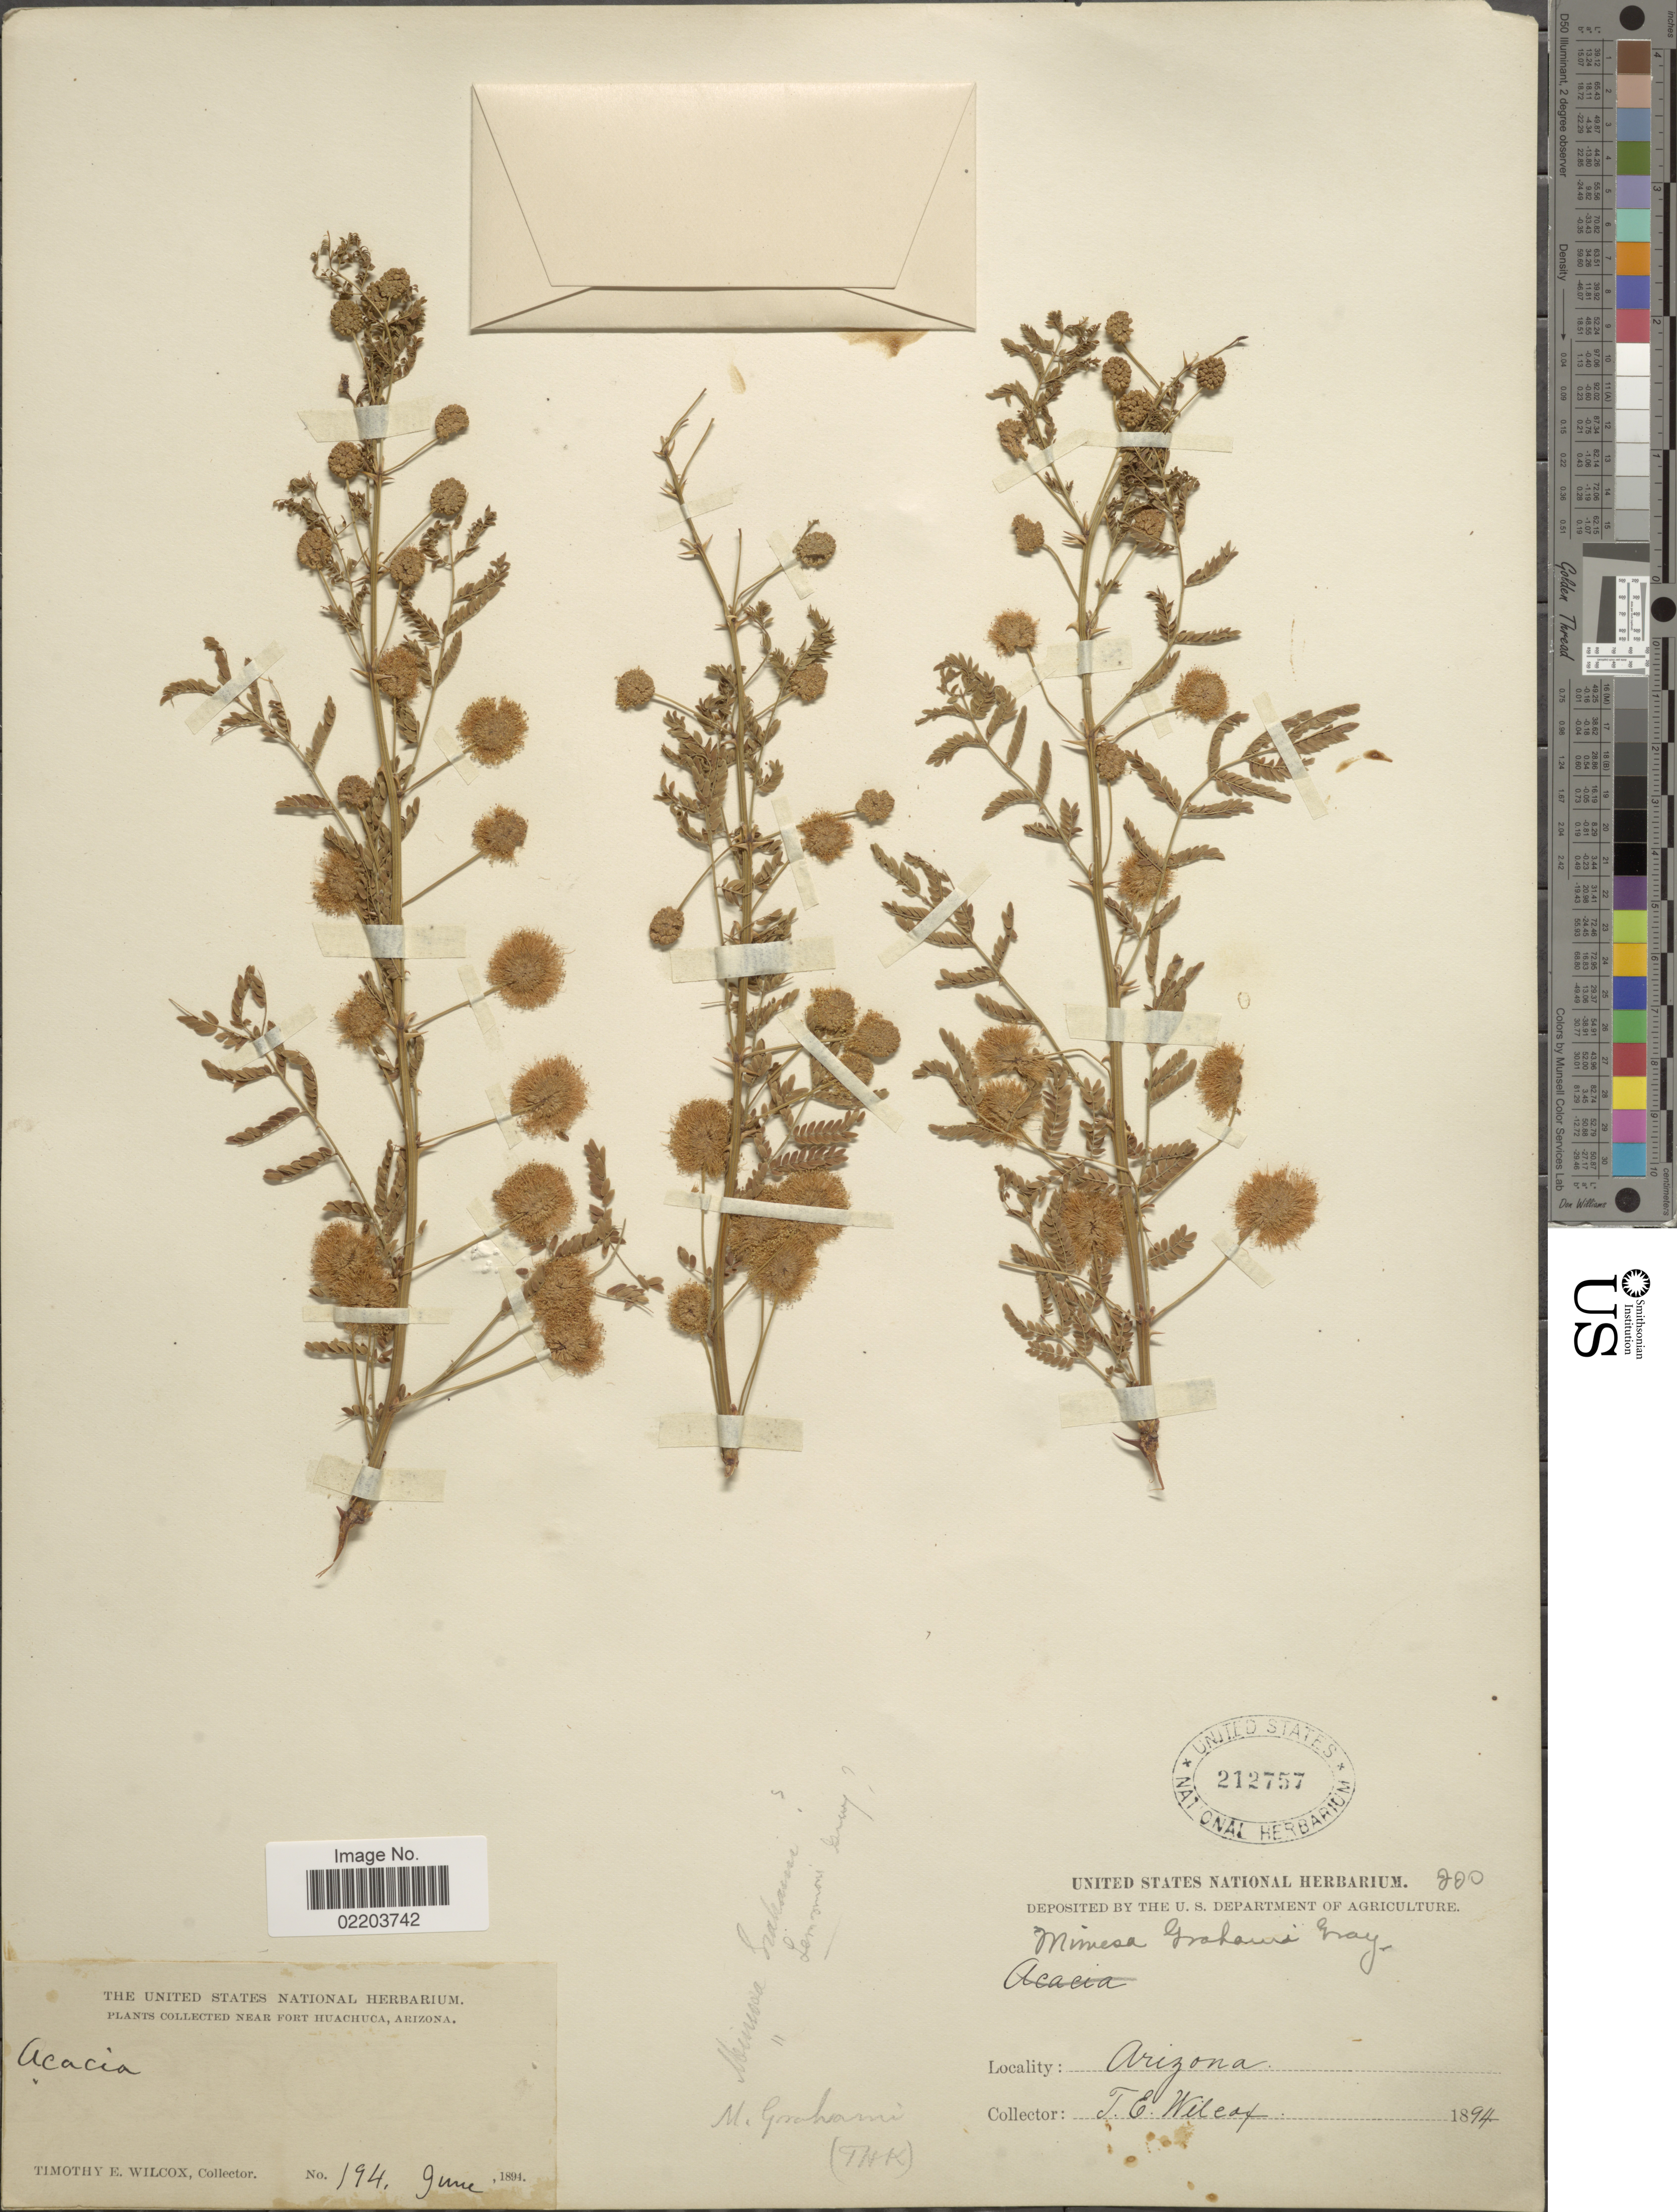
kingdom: Plantae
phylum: Tracheophyta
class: Magnoliopsida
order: Fabales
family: Fabaceae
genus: Mimosa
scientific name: Mimosa grahamii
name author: A. Gray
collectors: T. E. Wilcox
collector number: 194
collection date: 1894-06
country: United States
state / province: Arizona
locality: Near Fort Huachuca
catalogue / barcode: US 212757